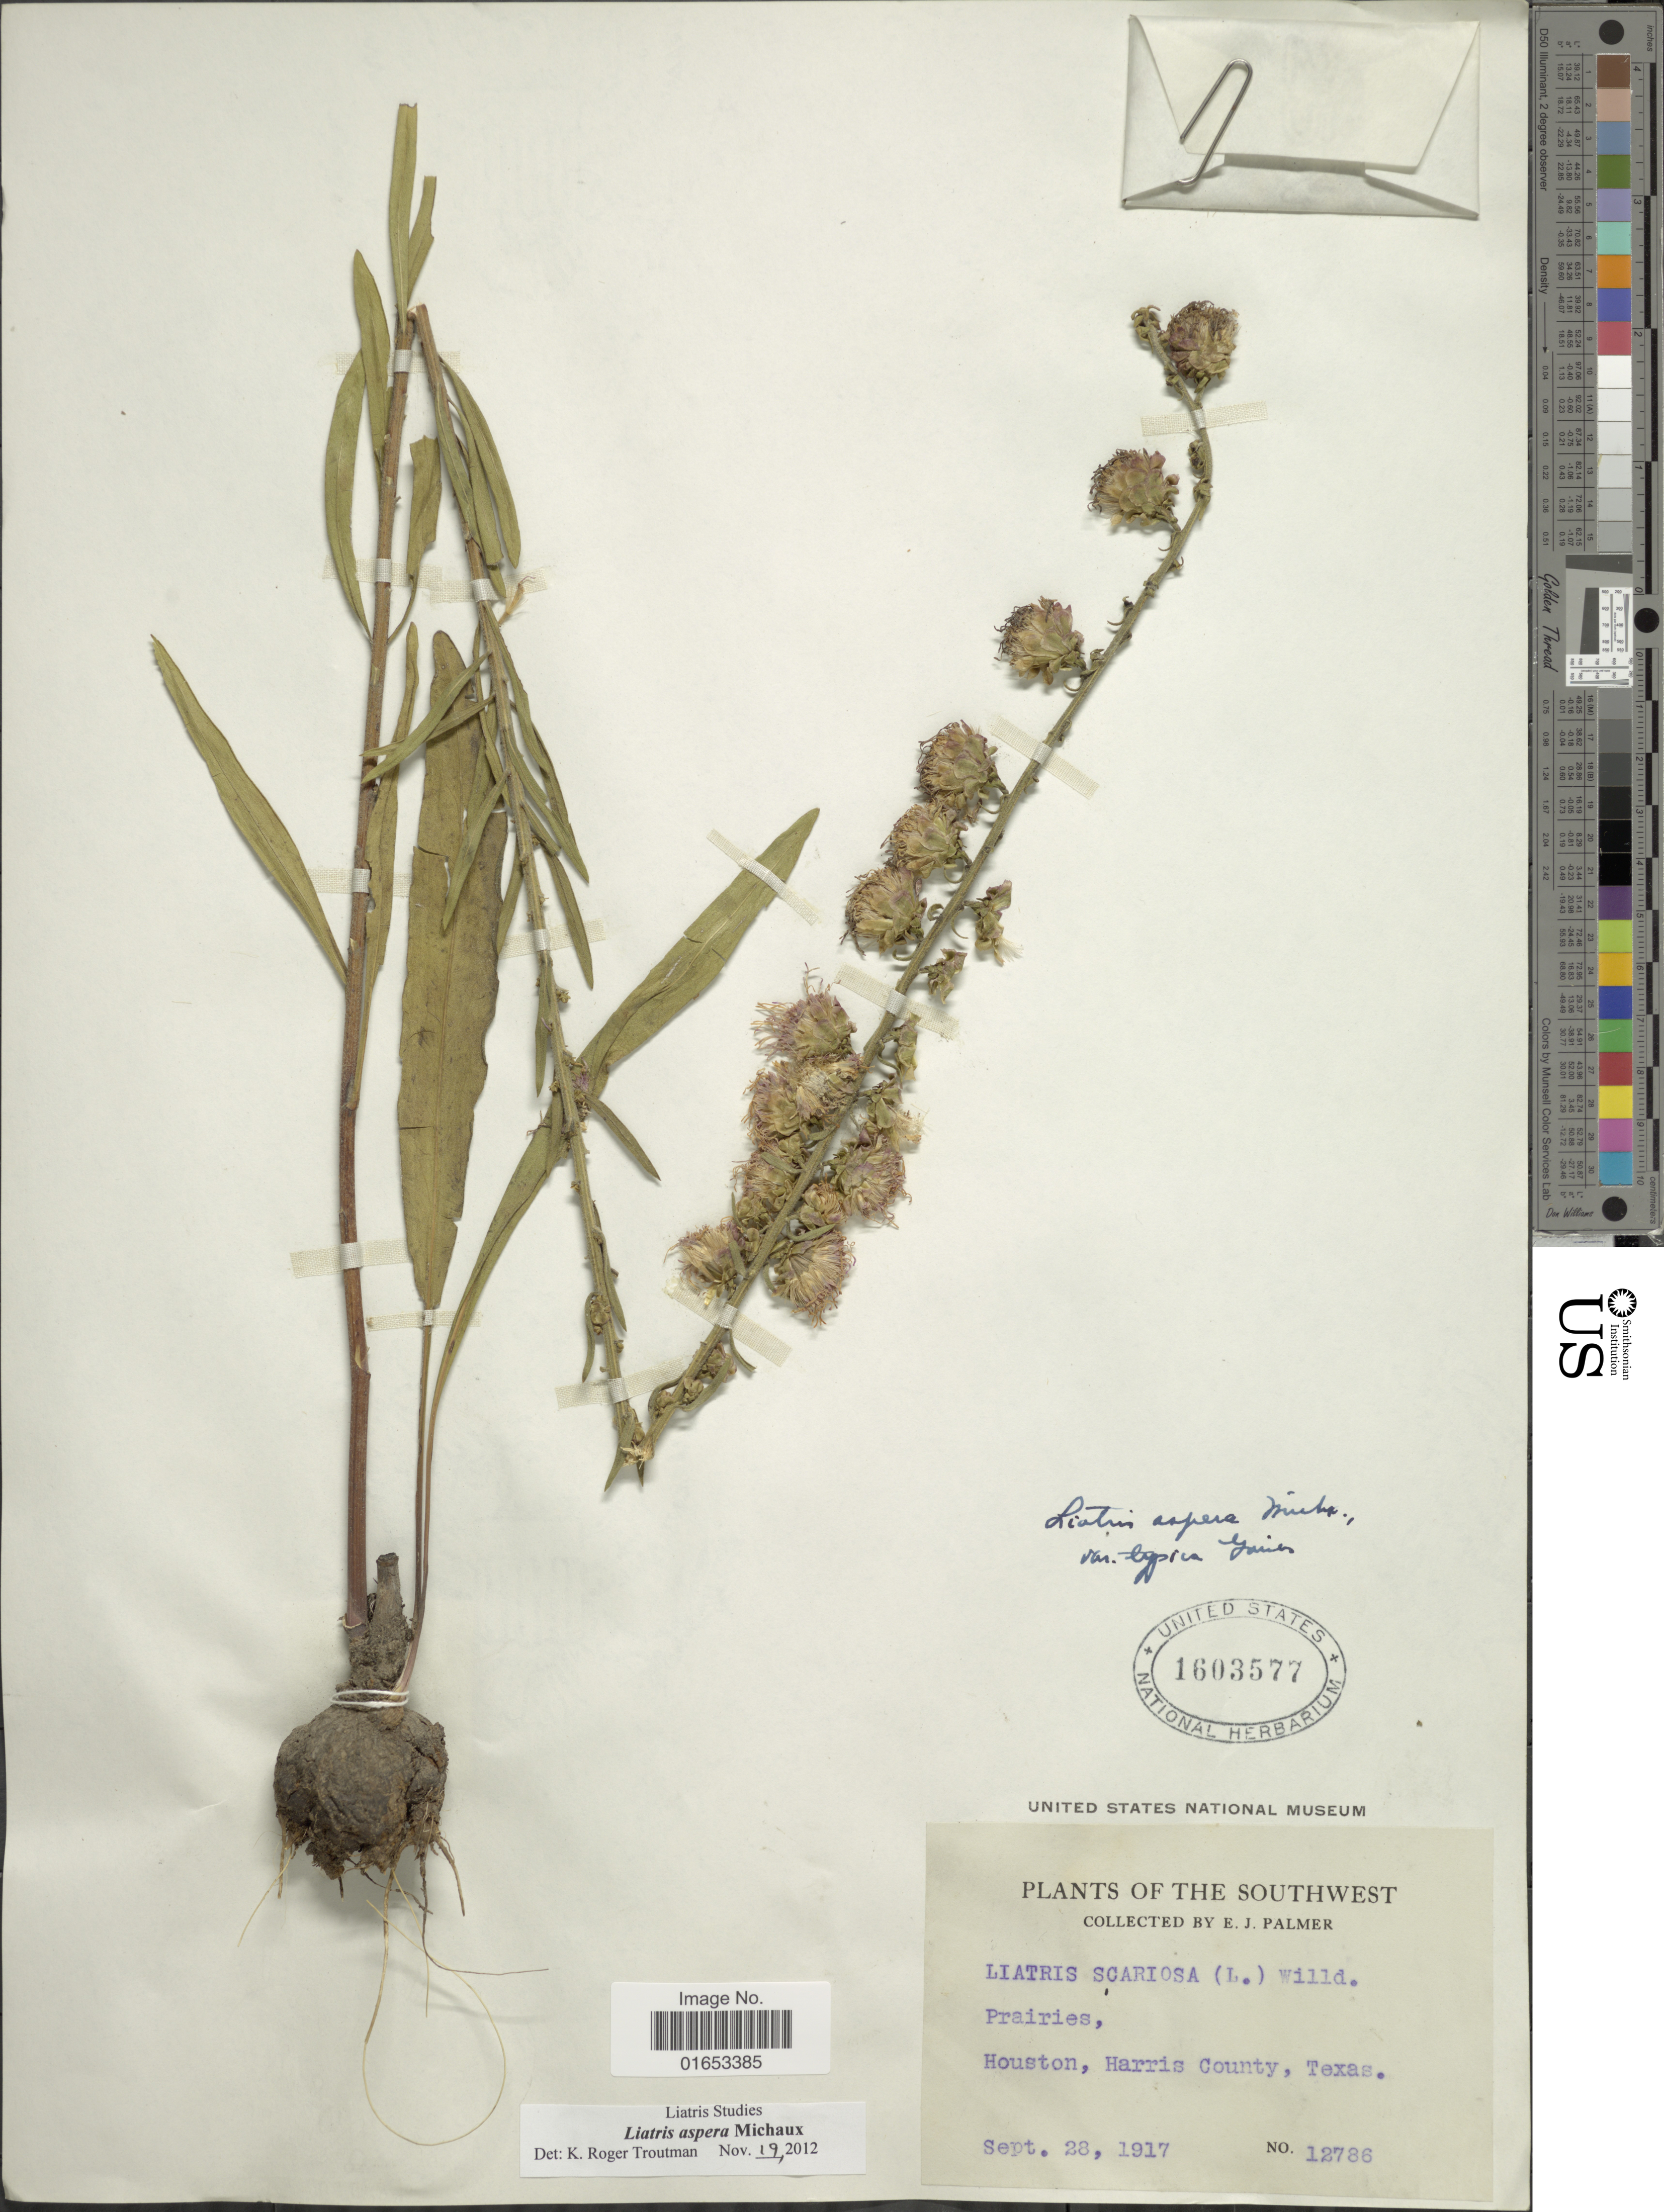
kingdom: Plantae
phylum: Tracheophyta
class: Magnoliopsida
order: Asterales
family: Asteraceae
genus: Liatris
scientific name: Liatris aspera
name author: Michx.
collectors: E. J. Palmer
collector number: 12786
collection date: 1917-09-28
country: United States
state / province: Texas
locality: Prairies, Houstan, Harris County, Southwest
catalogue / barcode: US 1603577